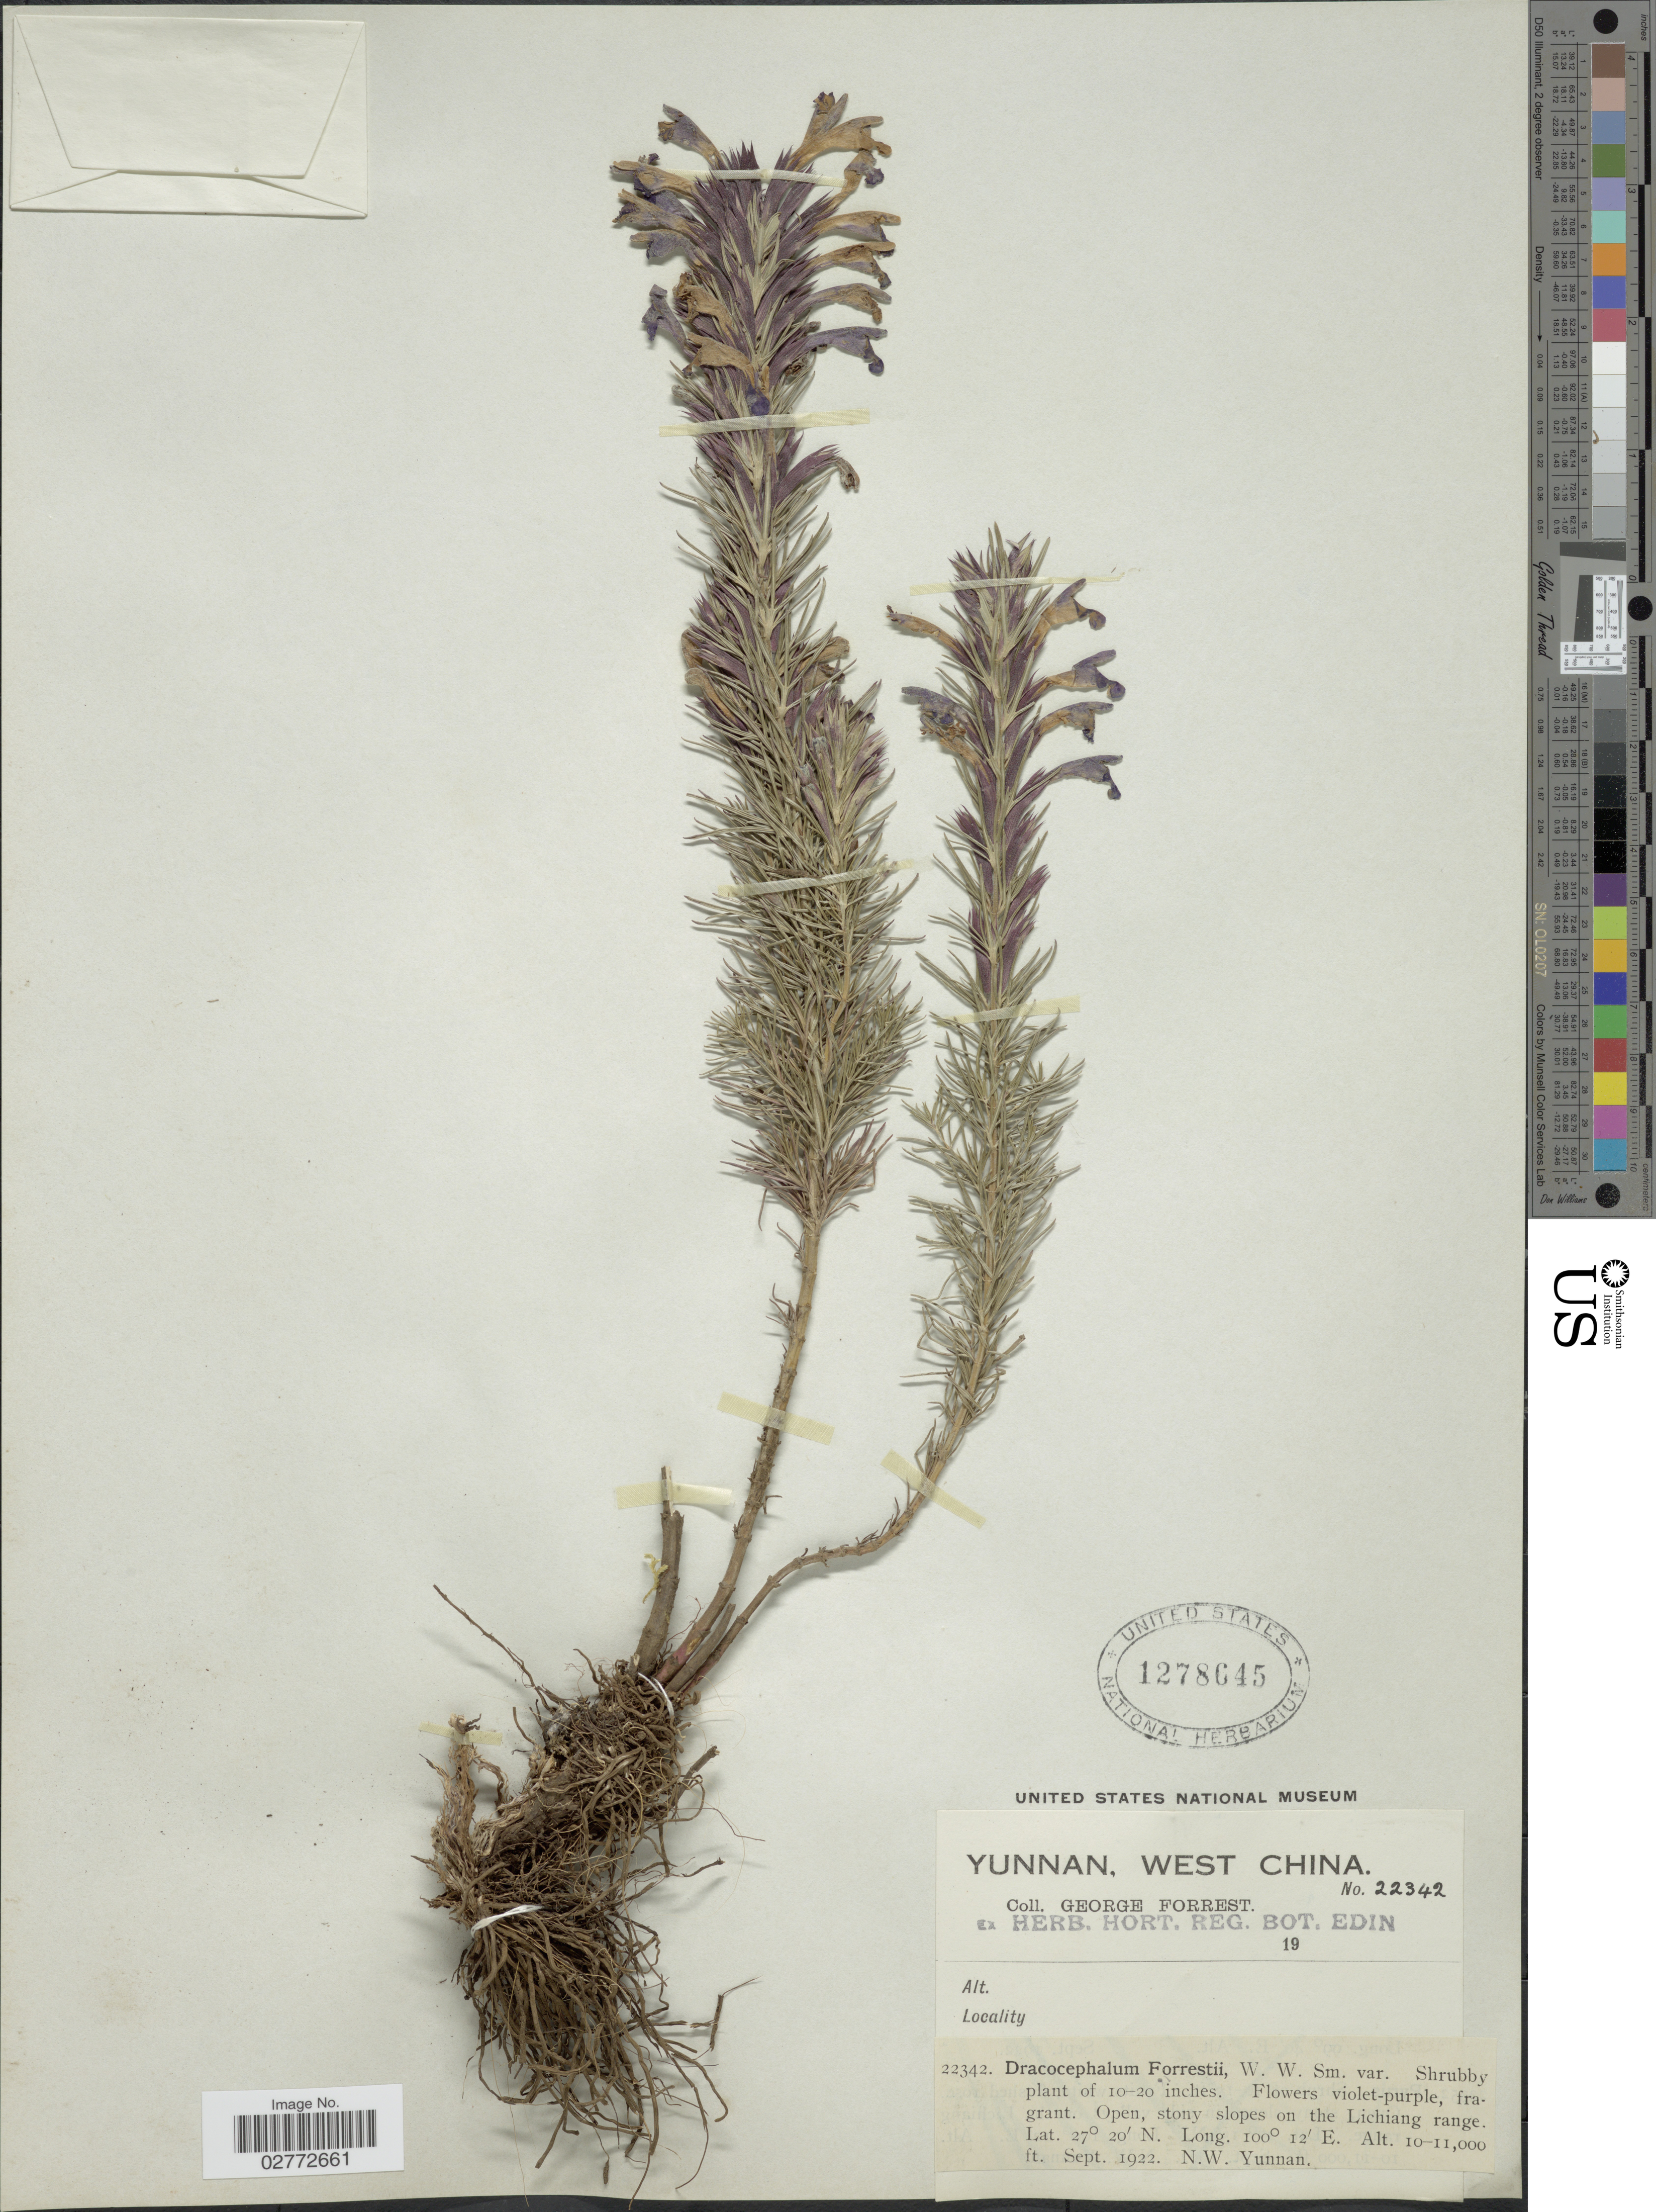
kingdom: Plantae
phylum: Tracheophyta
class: Magnoliopsida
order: Lamiales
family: Lamiaceae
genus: Dracocephalum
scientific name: Dracocephalum forrestii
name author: W.W. Sm.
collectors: G. Forrest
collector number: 22342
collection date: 1922-09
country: China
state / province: Yunnan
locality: West China. Open, stony slopes on the Lichiang range. N.W. Yunnan.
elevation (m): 3048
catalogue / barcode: US 1278645